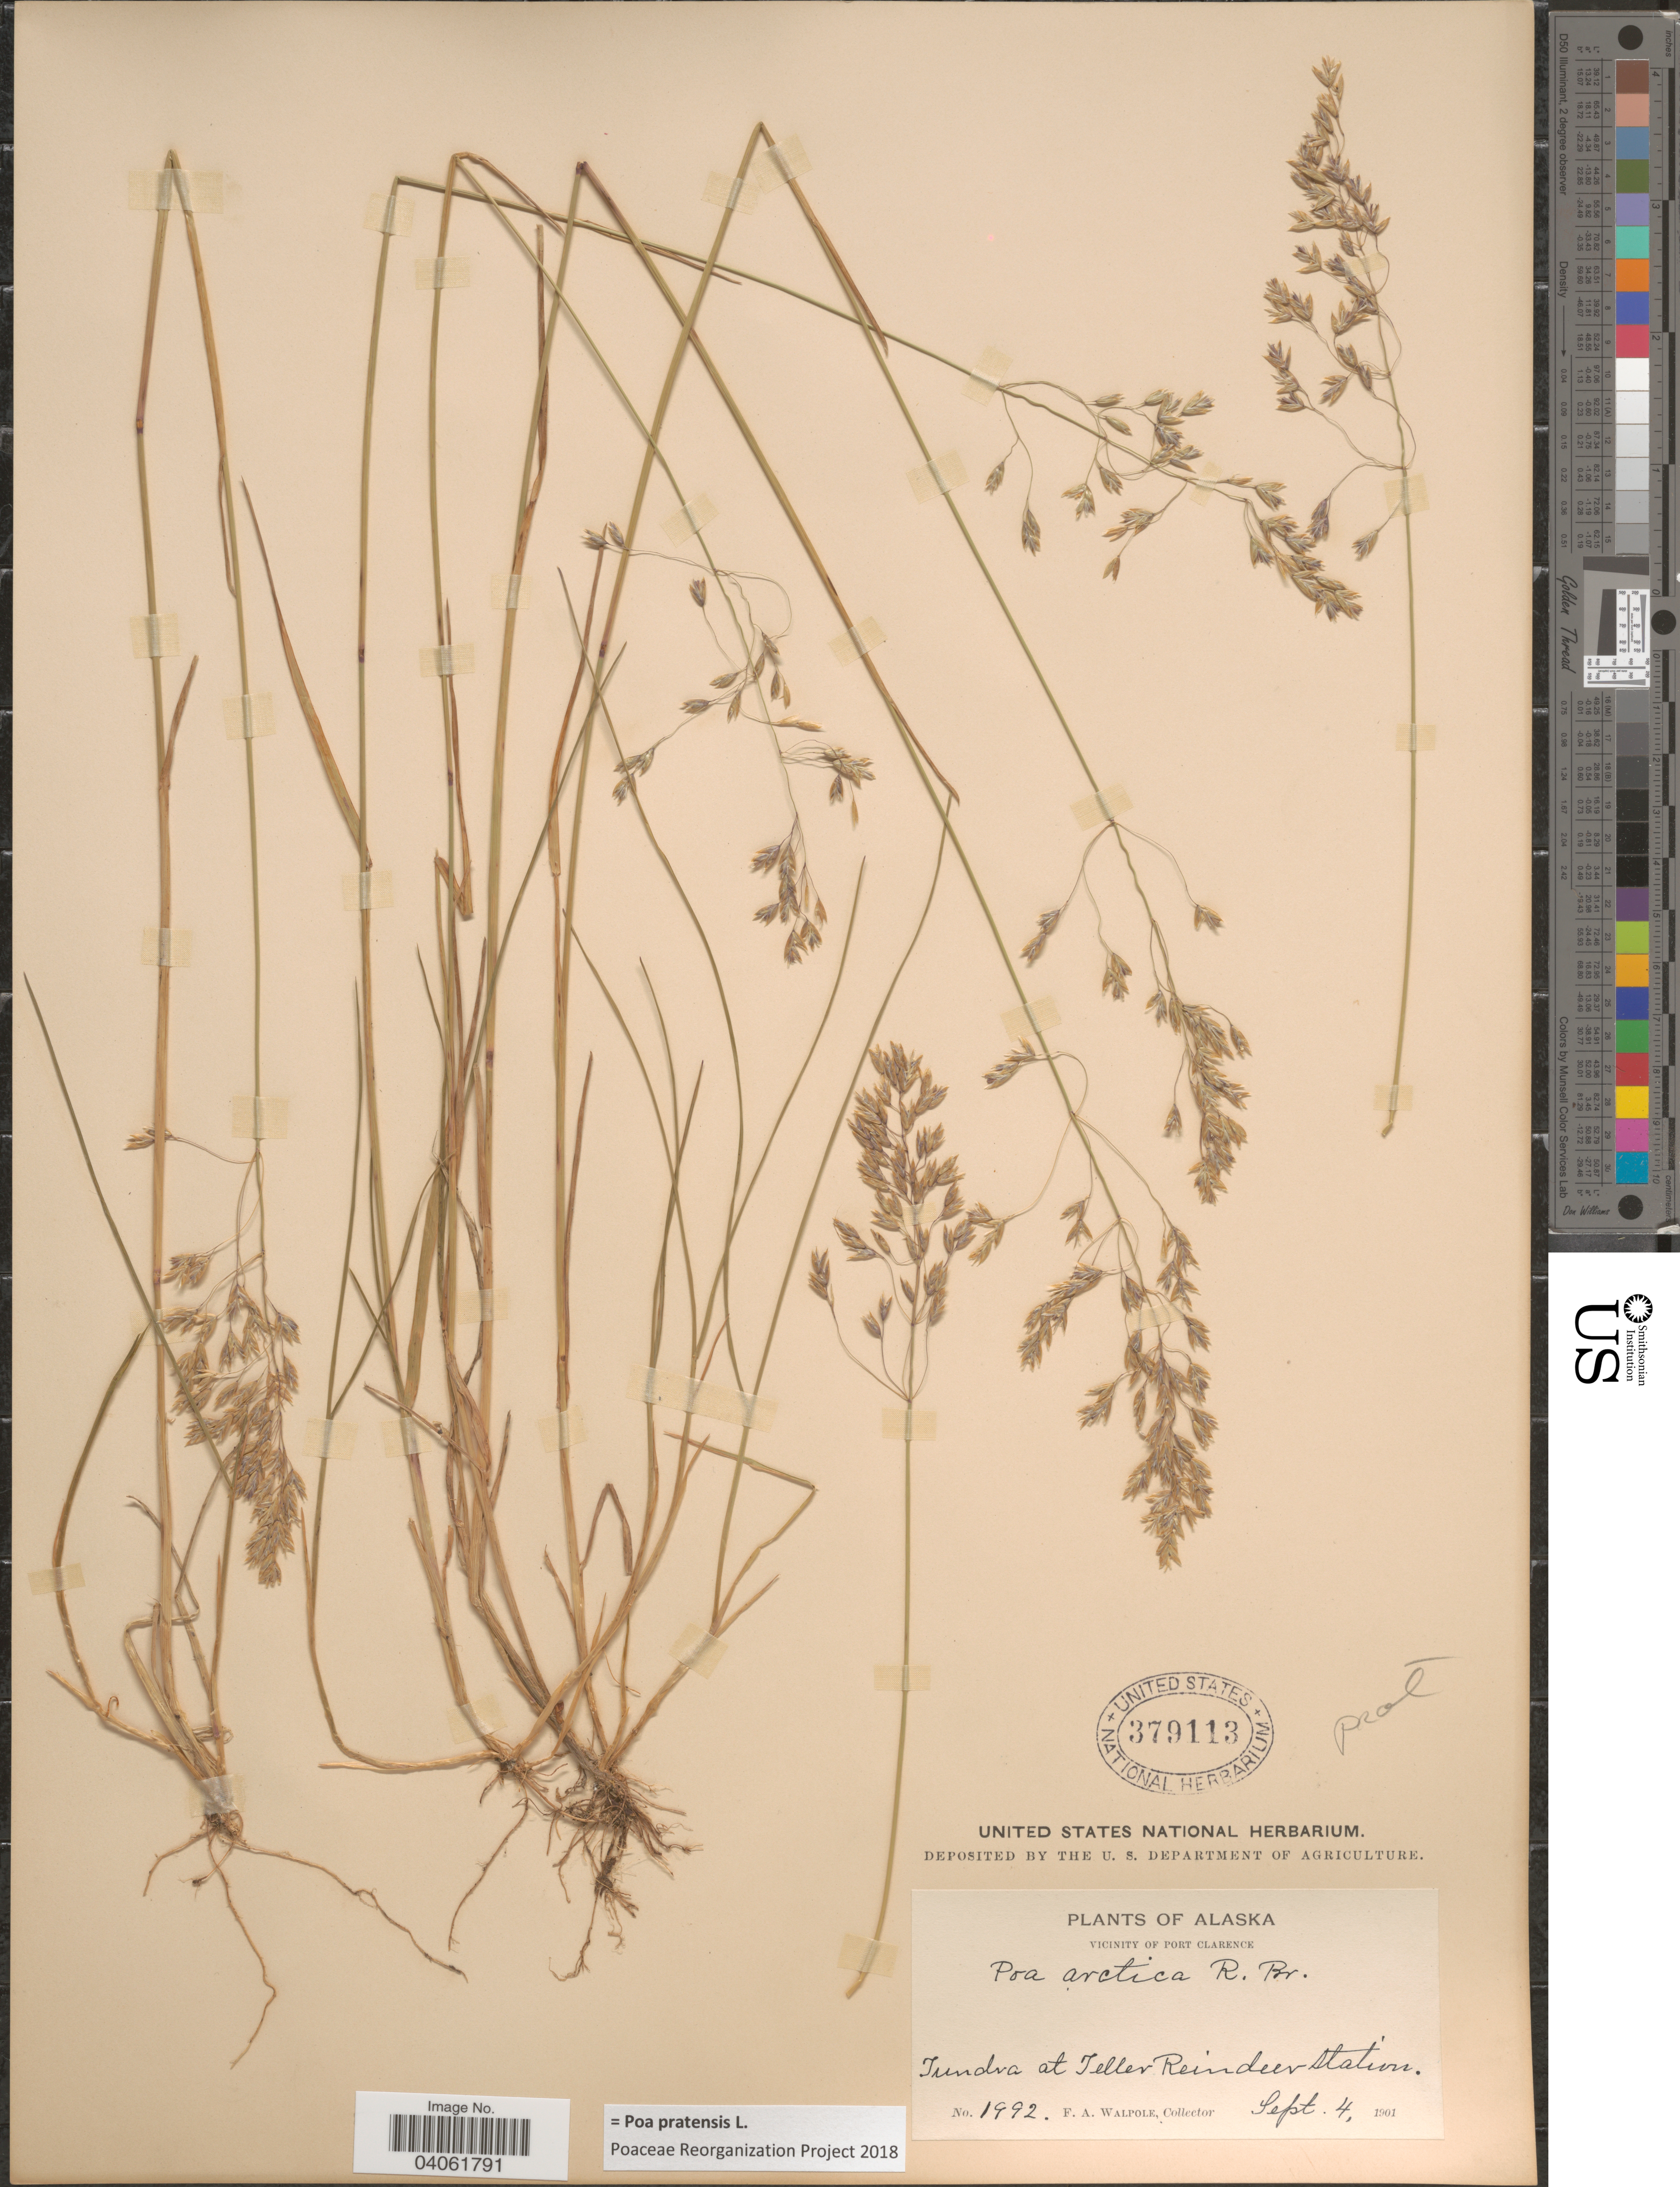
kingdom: Plantae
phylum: Tracheophyta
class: Liliopsida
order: Poales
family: Poaceae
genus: Poa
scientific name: Poa pratensis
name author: L.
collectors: F. Walpole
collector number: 1992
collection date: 1901-09-04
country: United States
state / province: Alaska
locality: Vicinity of Port Clarence. Tundra at Teller Reindeer Station.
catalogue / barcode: US 379113